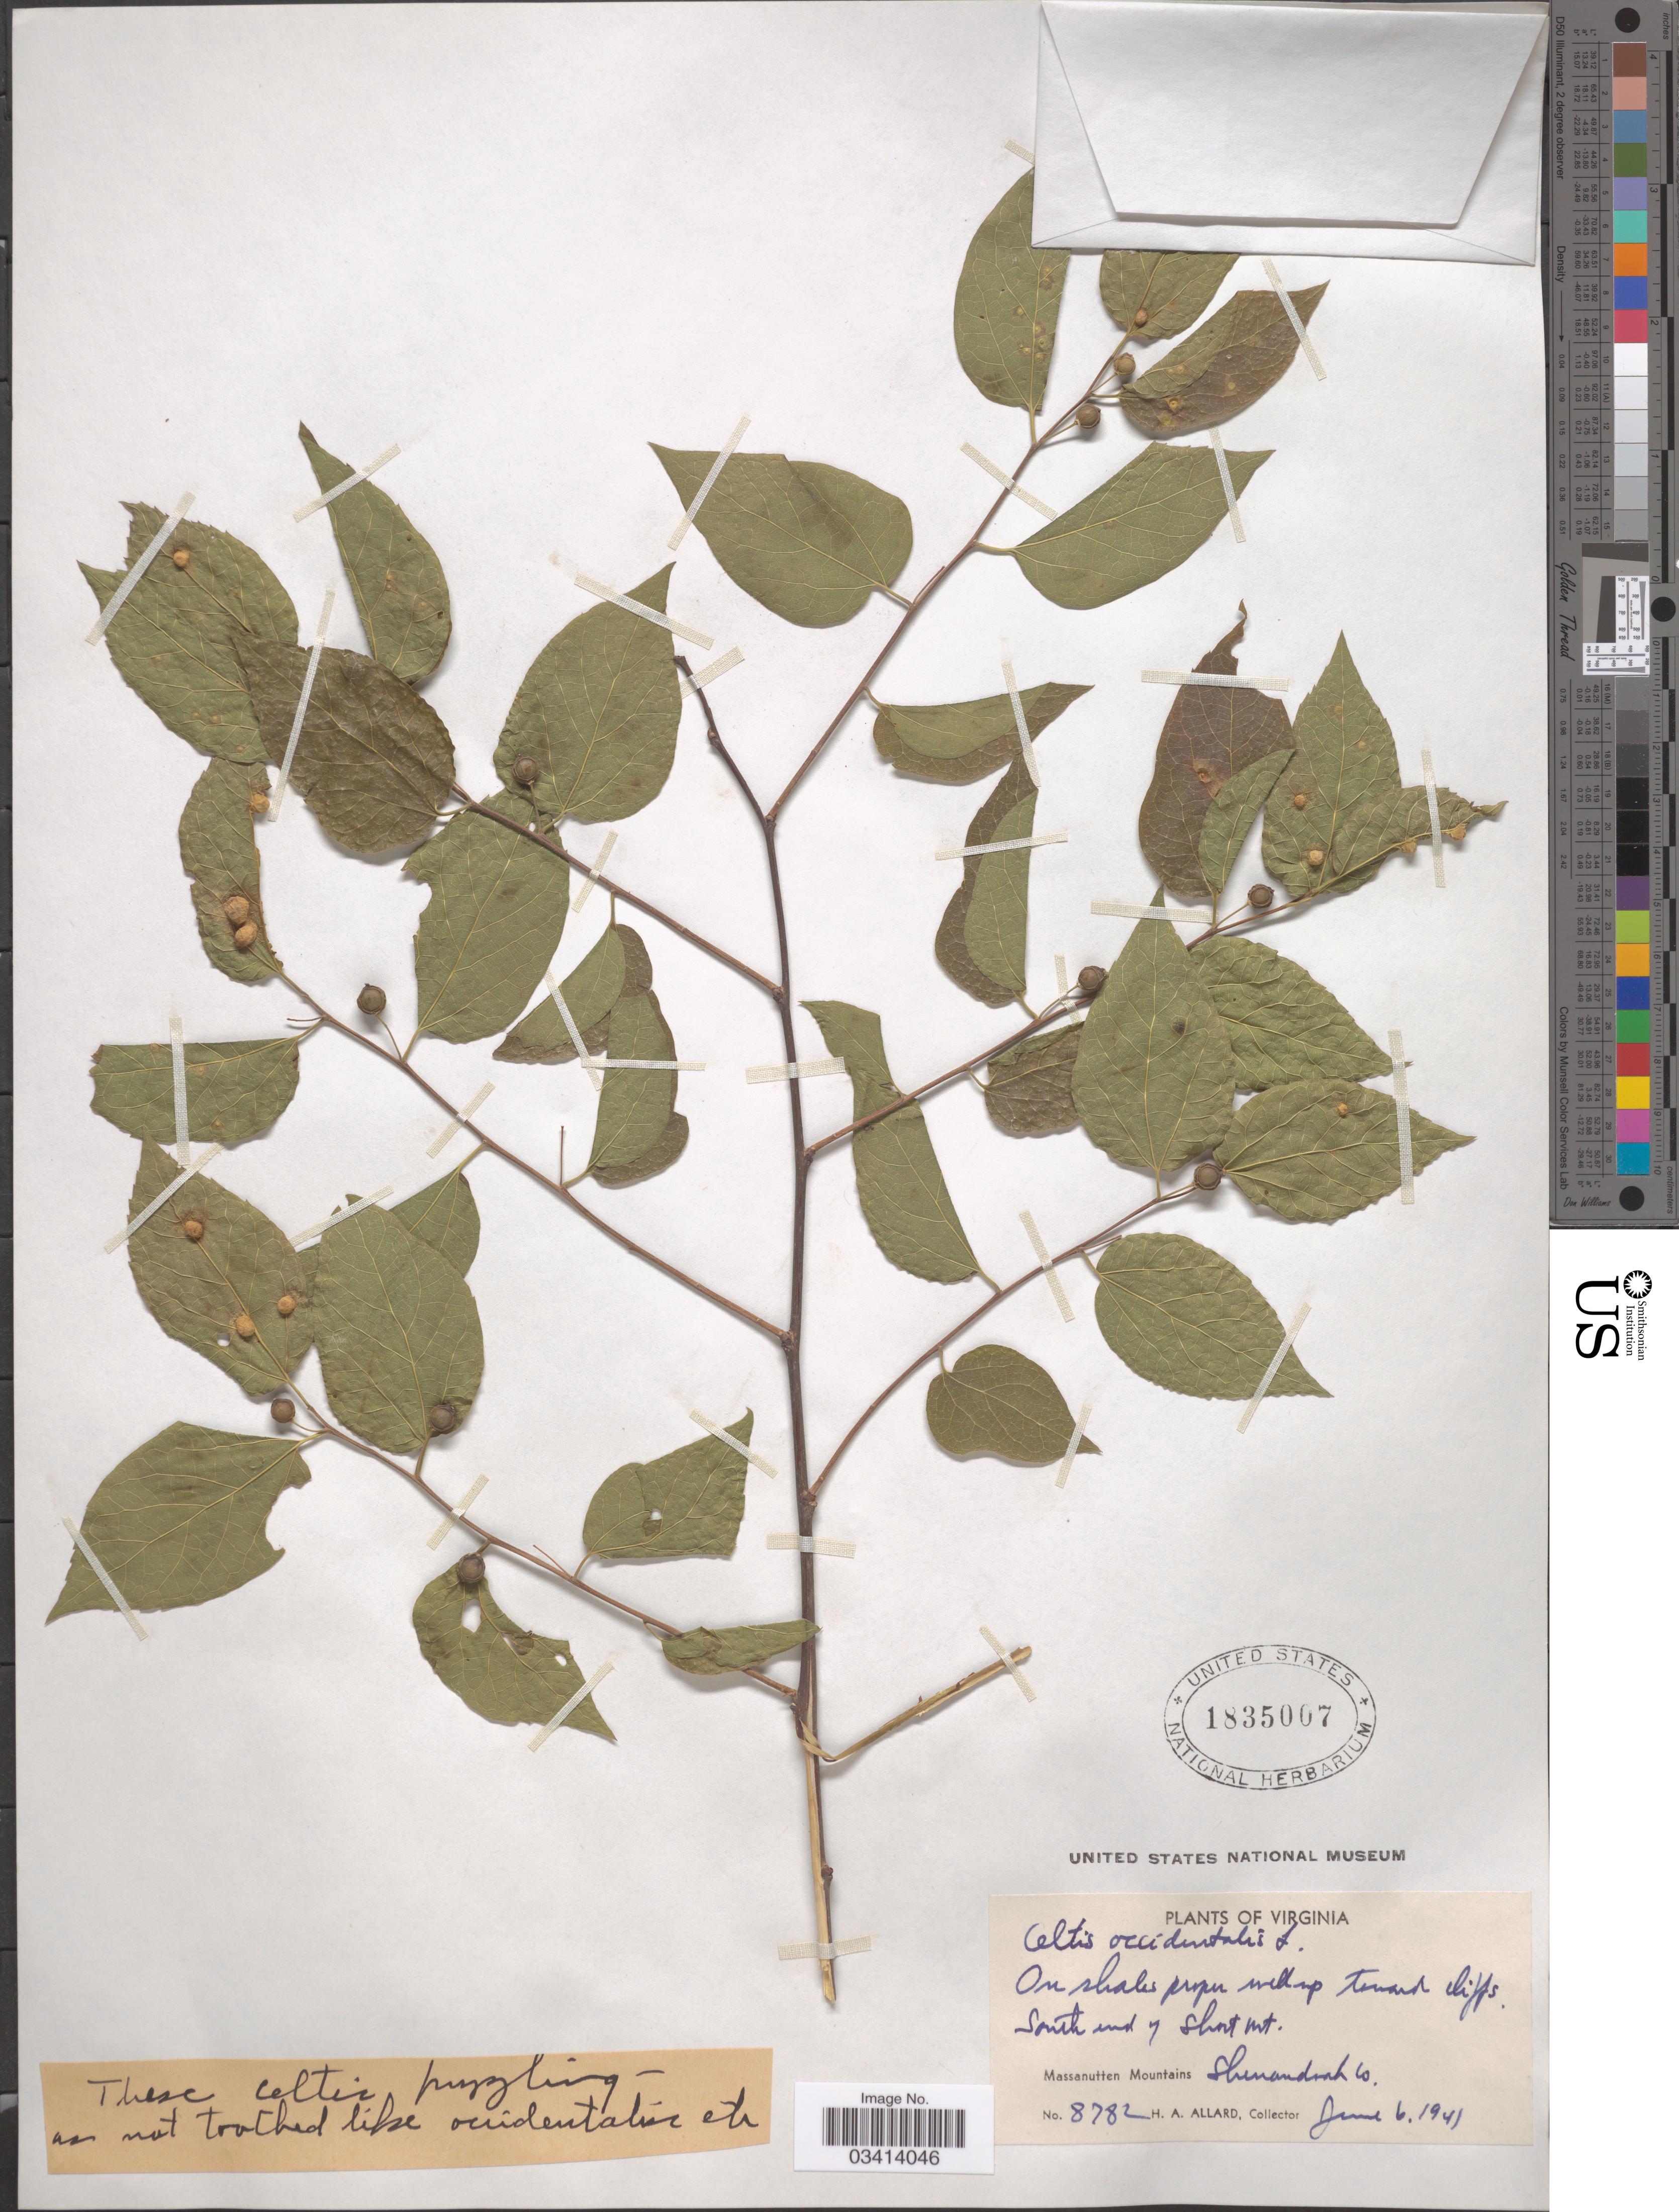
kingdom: Plantae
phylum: Tracheophyta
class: Magnoliopsida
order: Rosales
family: Cannabaceae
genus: Celtis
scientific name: Celtis occidentalis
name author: L.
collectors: H. A. Allard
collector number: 8782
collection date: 1945-06-06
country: United States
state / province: Virginia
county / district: Shenandoah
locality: On shales proper well up toward cliffs. South end of Short Mt. Massanutten Mountains Shenandoah Co.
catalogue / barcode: US 1835007